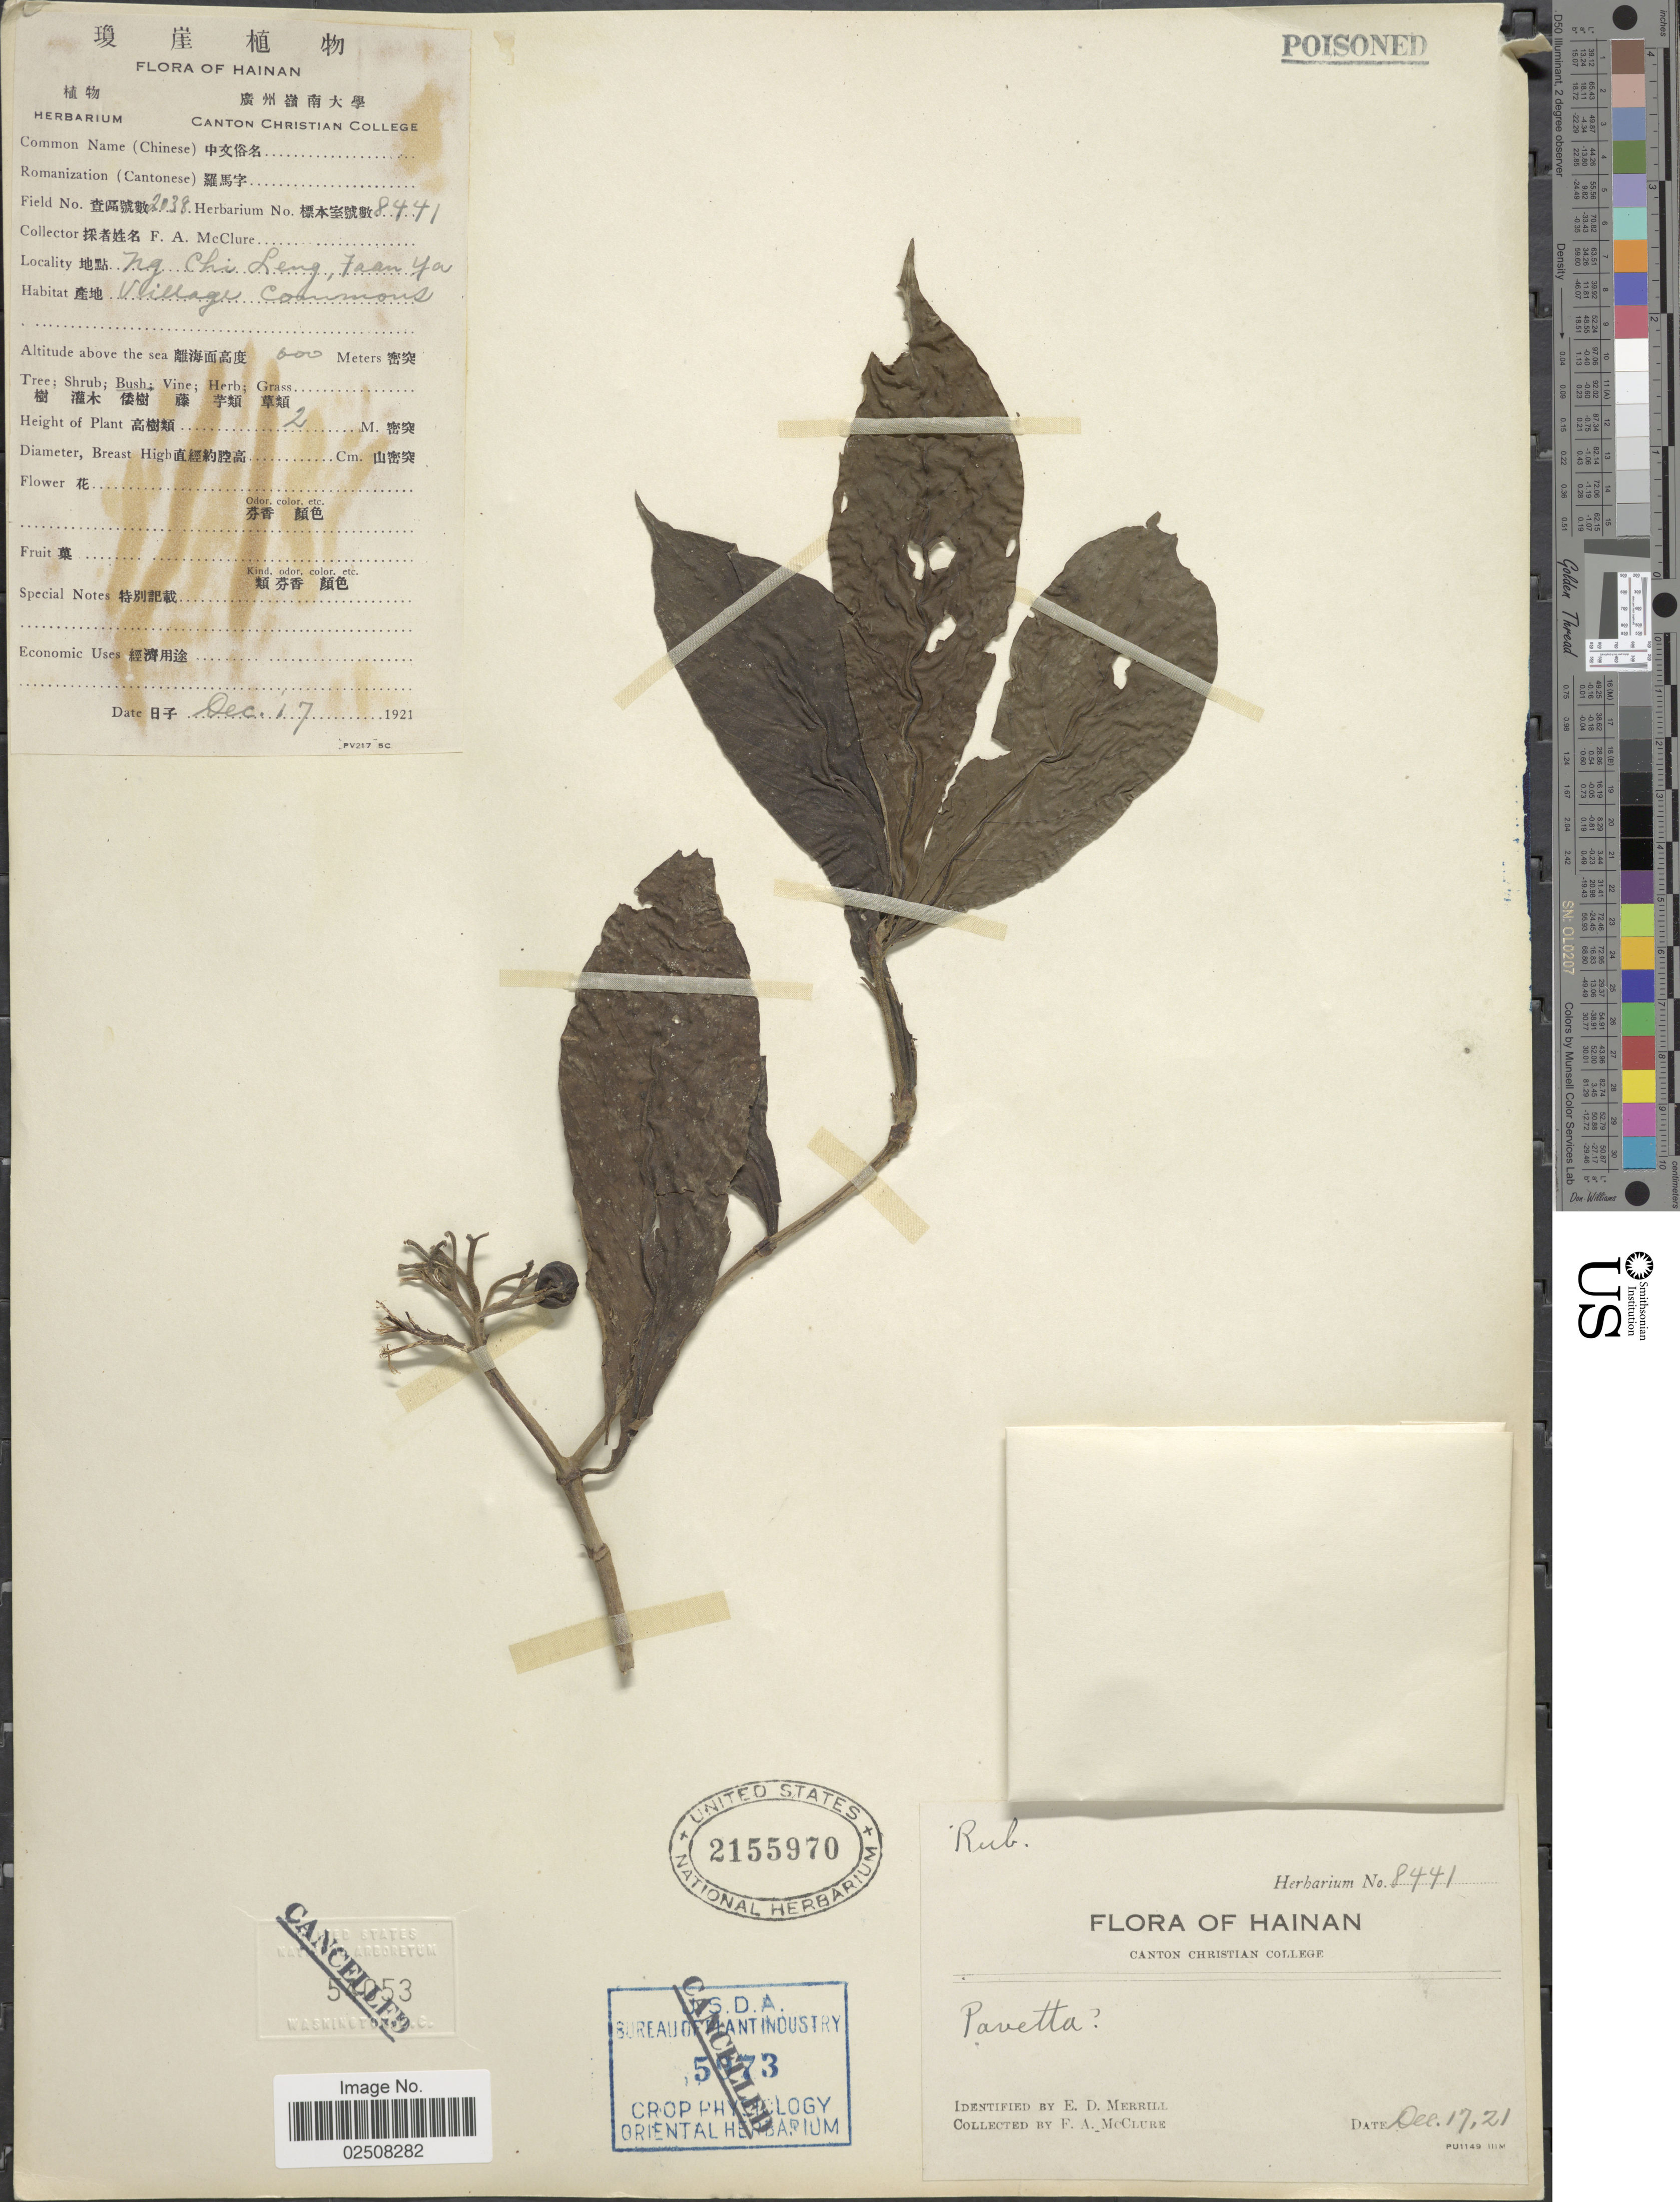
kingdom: Plantae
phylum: Tracheophyta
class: Magnoliopsida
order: Gentianales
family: Rubiaceae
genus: Pavetta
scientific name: Pavetta sp.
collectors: F. A. McClure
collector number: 8441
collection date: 1921-12-17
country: China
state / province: Hainan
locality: Ng Chi Leng, Faan Ya, Village commons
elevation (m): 600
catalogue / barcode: US 2155970